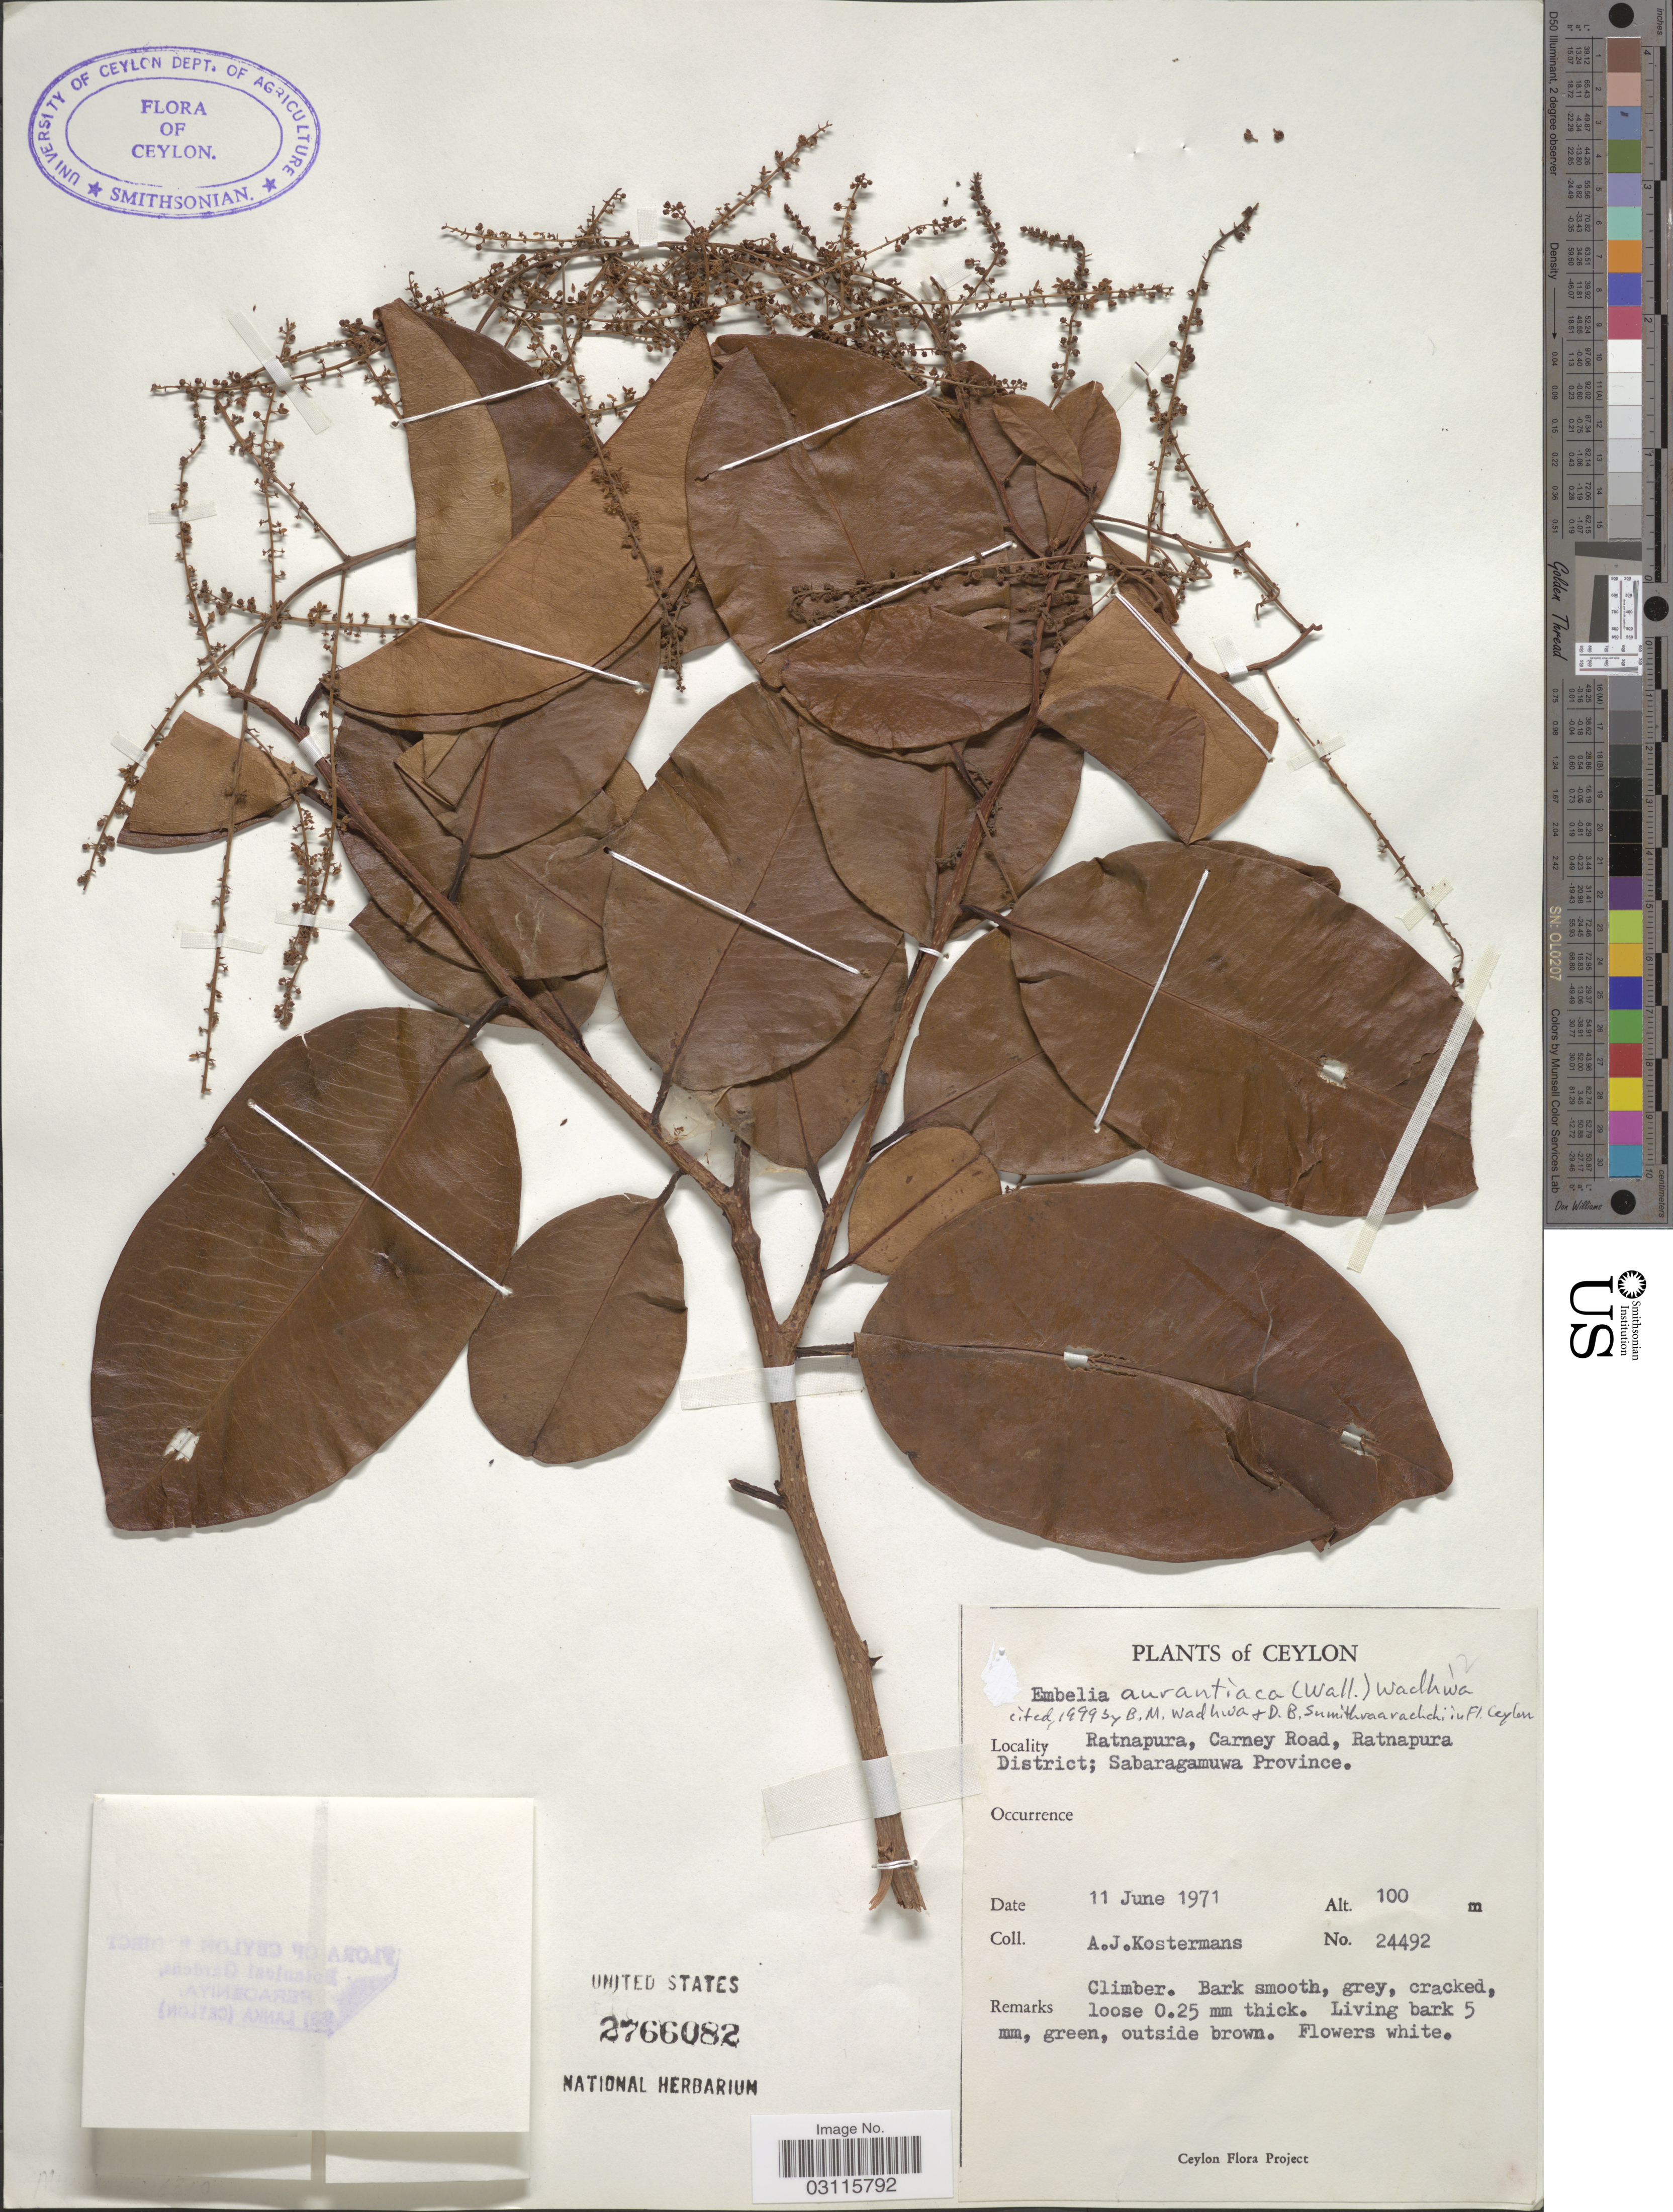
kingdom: Plantae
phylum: Tracheophyta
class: Magnoliopsida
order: Ericales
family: Primulaceae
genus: Embelia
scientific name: Embelia aurantiaca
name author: (Wall.) Wadhwa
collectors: A. J. G. Kostermans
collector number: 24492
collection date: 1971-06-11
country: Sri Lanka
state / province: Sabaragamuwa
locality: Ceylon. Ratnapura, Carney Road, Ratnapura District.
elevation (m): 100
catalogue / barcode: US 2766082